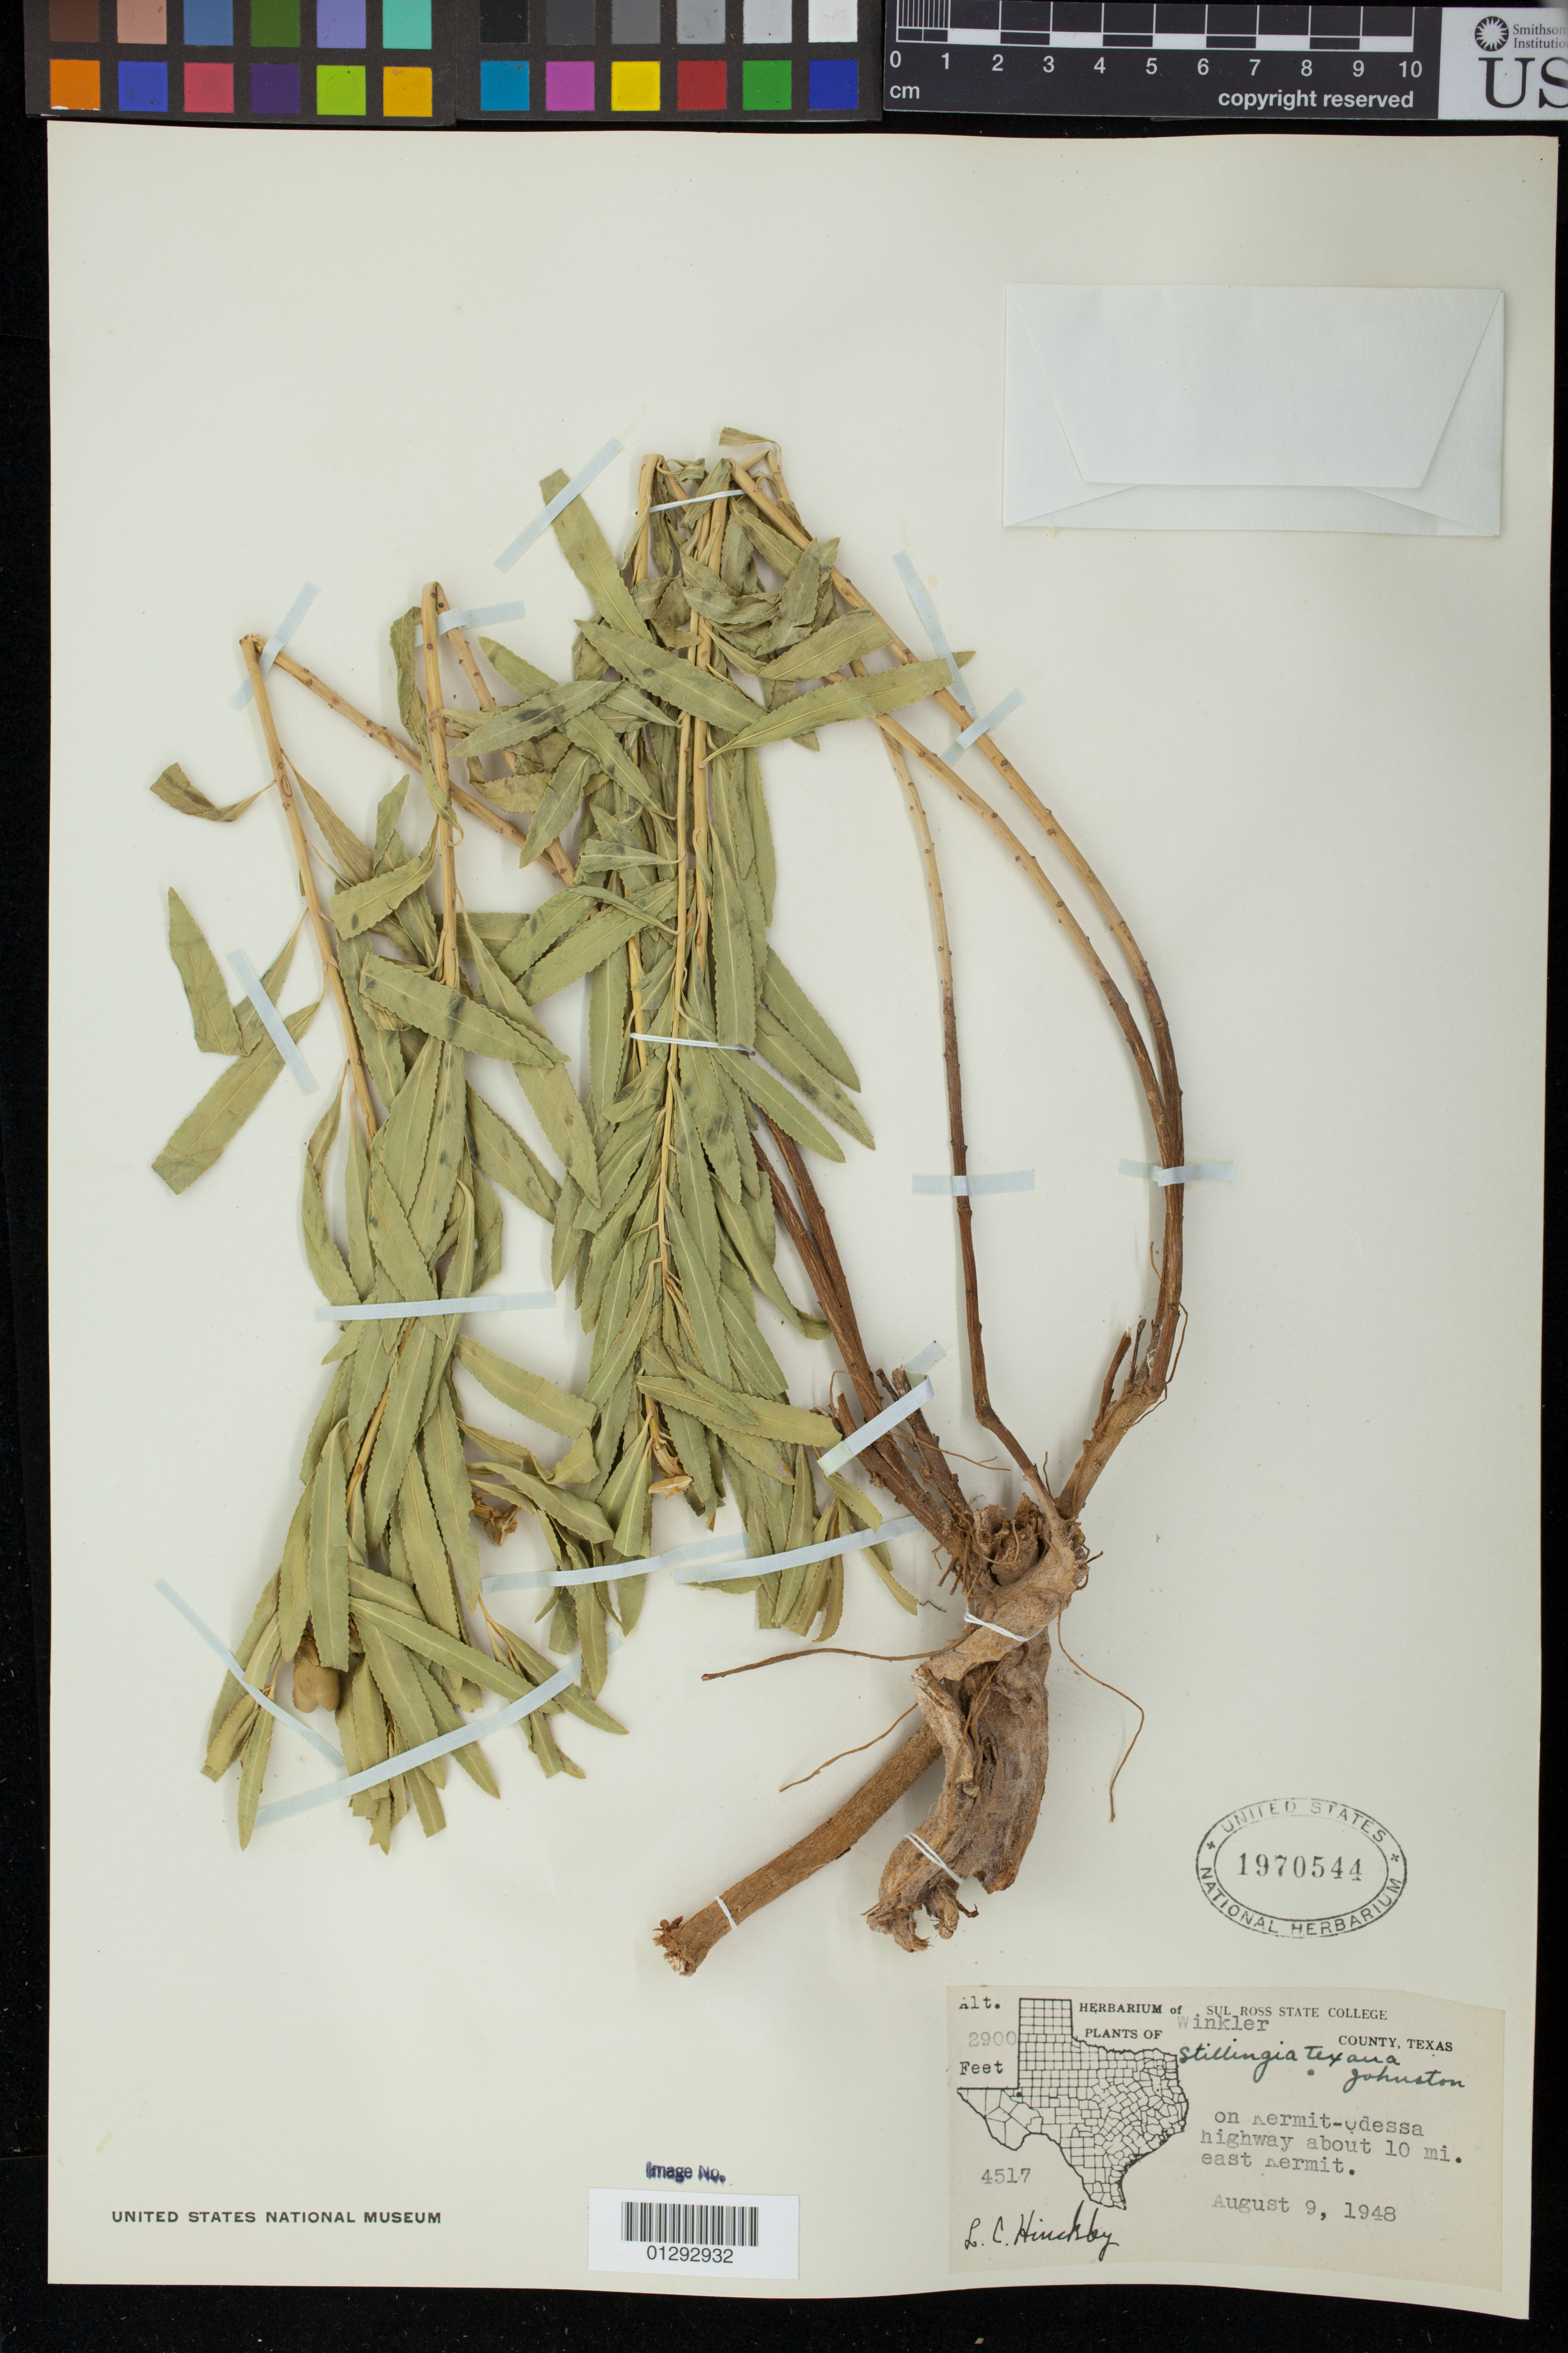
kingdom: Plantae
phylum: Tracheophyta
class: Magnoliopsida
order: Malpighiales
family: Euphorbiaceae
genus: Stillingia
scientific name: Stillingia sylvatica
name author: L.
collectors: L. Hinckley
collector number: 4517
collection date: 1948-08-09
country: United States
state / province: Texas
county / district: Winkler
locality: On Kermit-Odessa highway about 10 mi. east Kermit.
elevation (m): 884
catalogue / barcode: US 1970544